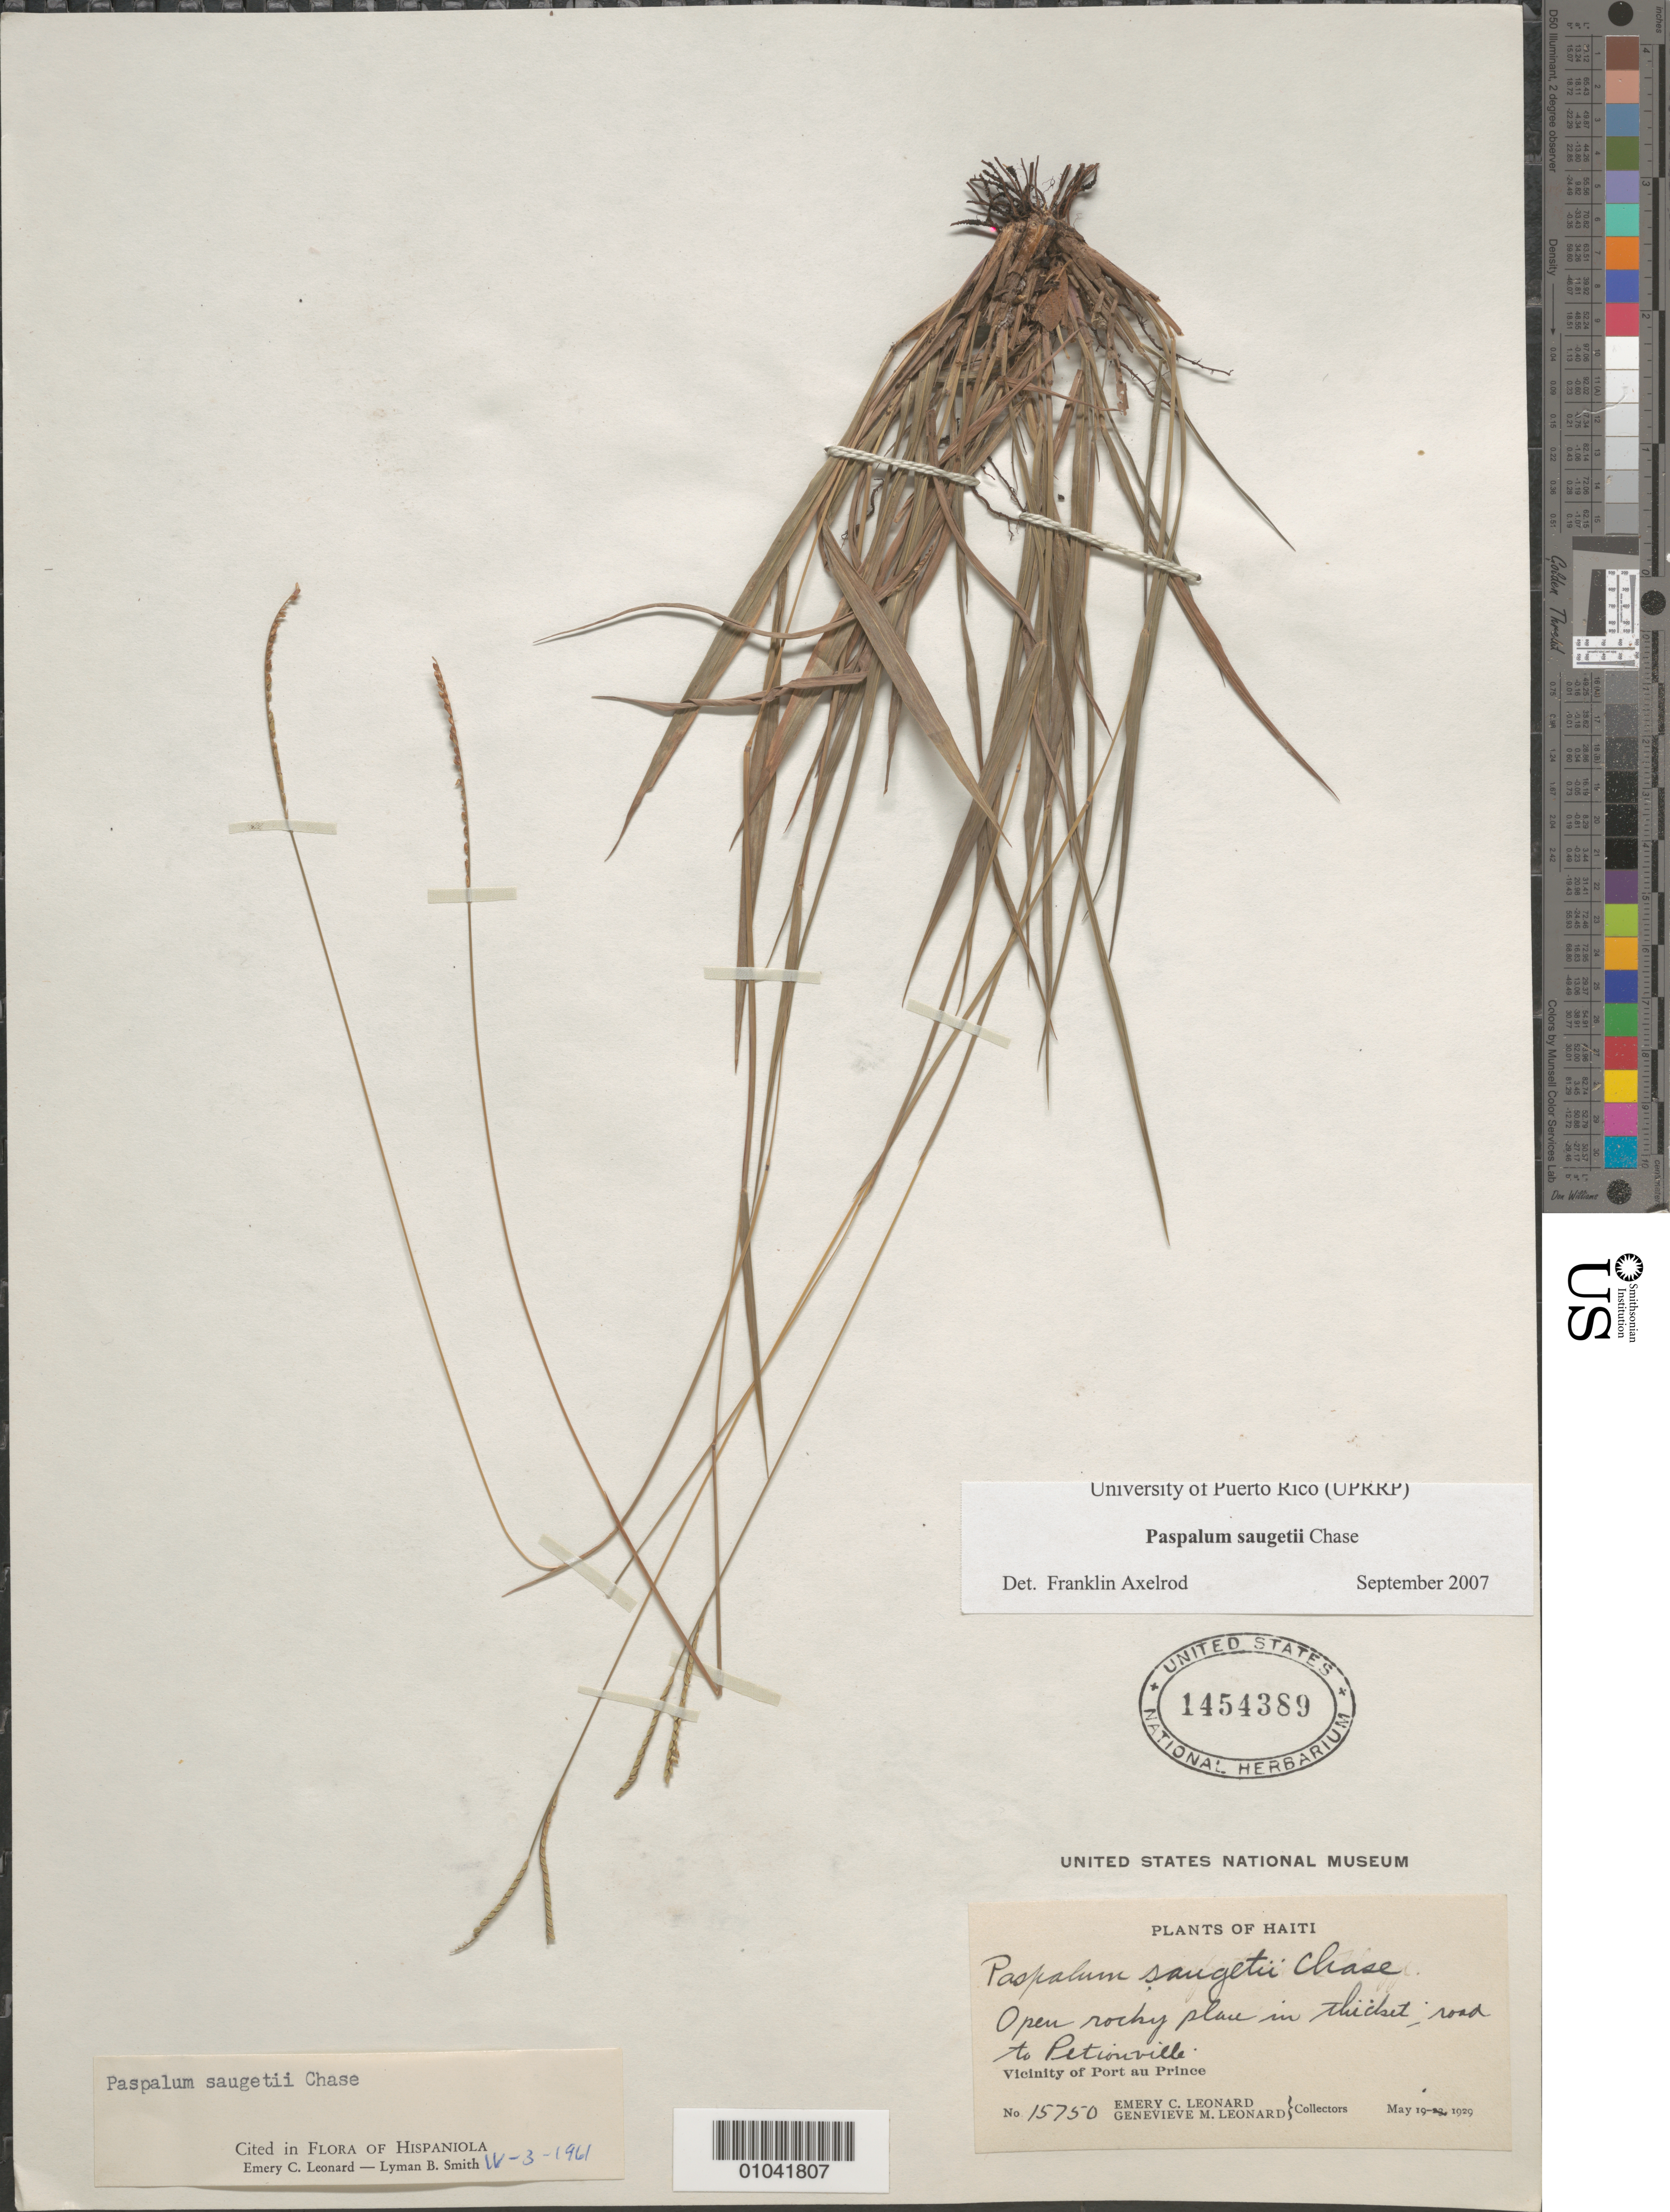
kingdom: Plantae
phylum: Tracheophyta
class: Liliopsida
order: Poales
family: Poaceae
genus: Paspalum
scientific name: Paspalum saugetii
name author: Chase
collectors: E. C. Leonard & G. M. Leonard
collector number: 15750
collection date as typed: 19 May 1929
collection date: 1929-05-19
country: Haiti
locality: Vicinity of Port au Prince, road to Petionville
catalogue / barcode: US 1454389